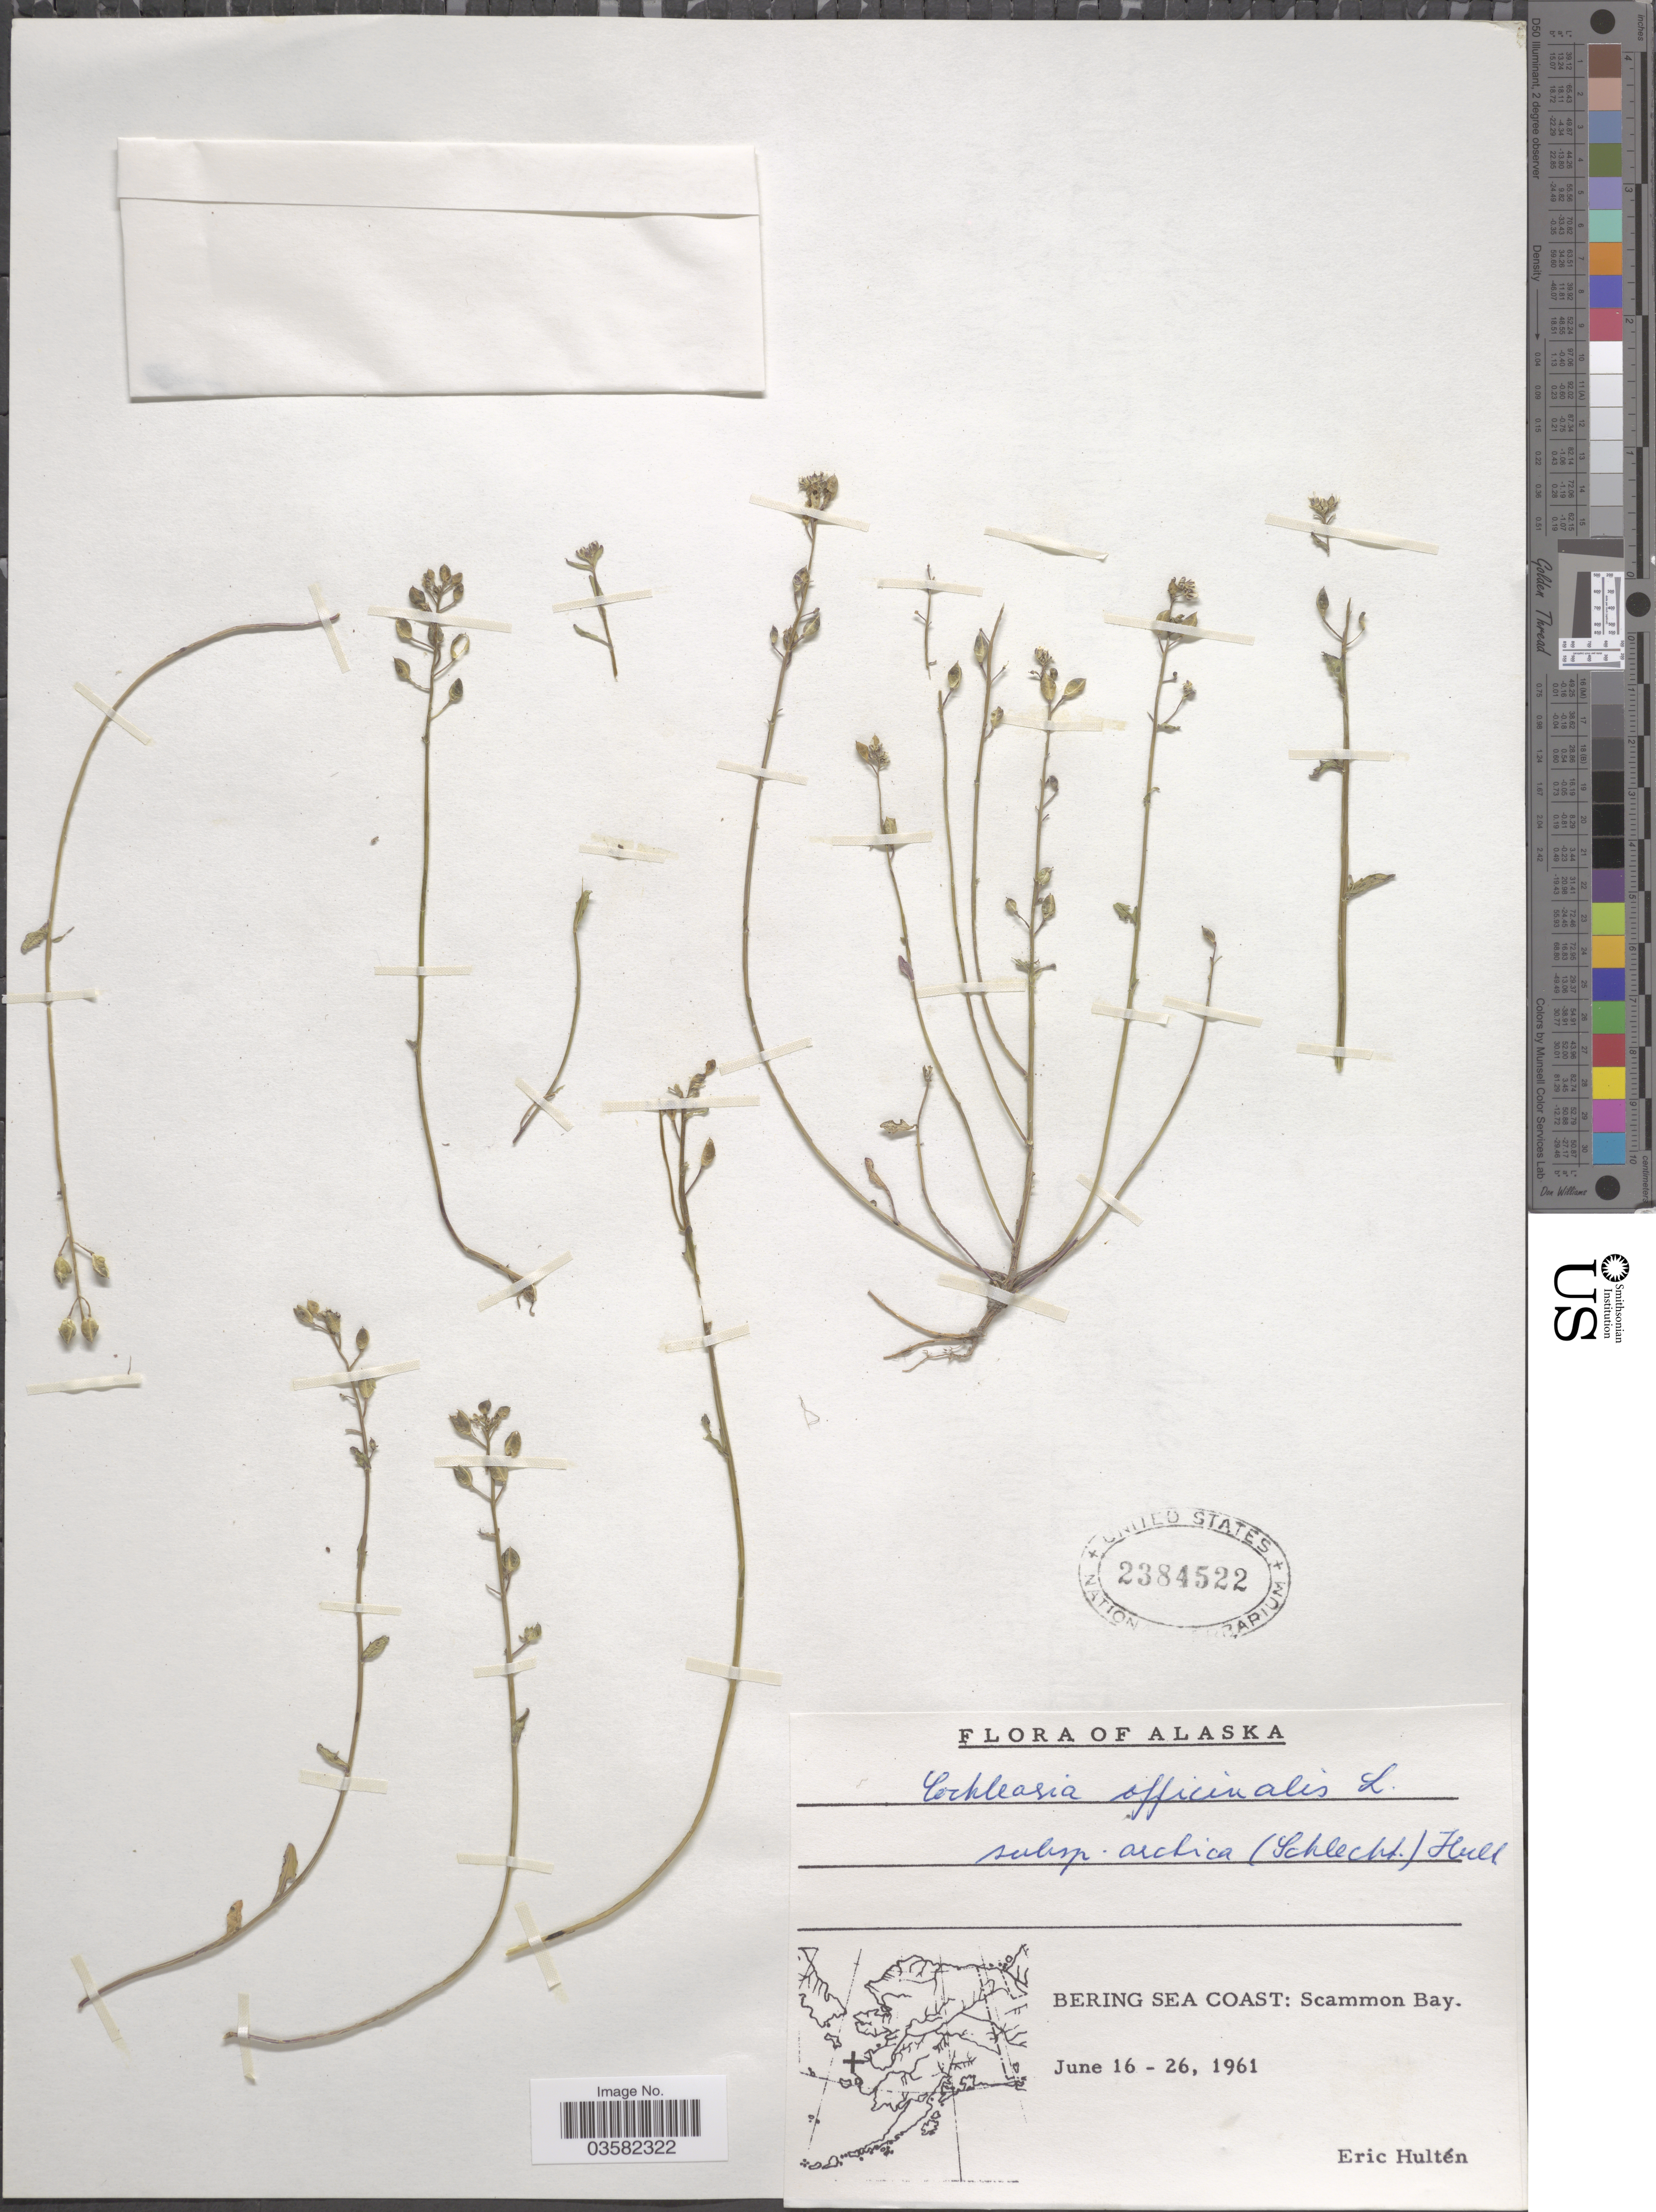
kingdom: Plantae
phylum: Tracheophyta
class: Magnoliopsida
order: Brassicales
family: Brassicaceae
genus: Cochlearia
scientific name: Cochlearia officinalis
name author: L.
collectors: E. G. Hultén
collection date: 1961-06-16/1961-06-26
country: United States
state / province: Alaska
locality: Bering Sea Coast: Scammon Bay.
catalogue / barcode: US 2384522